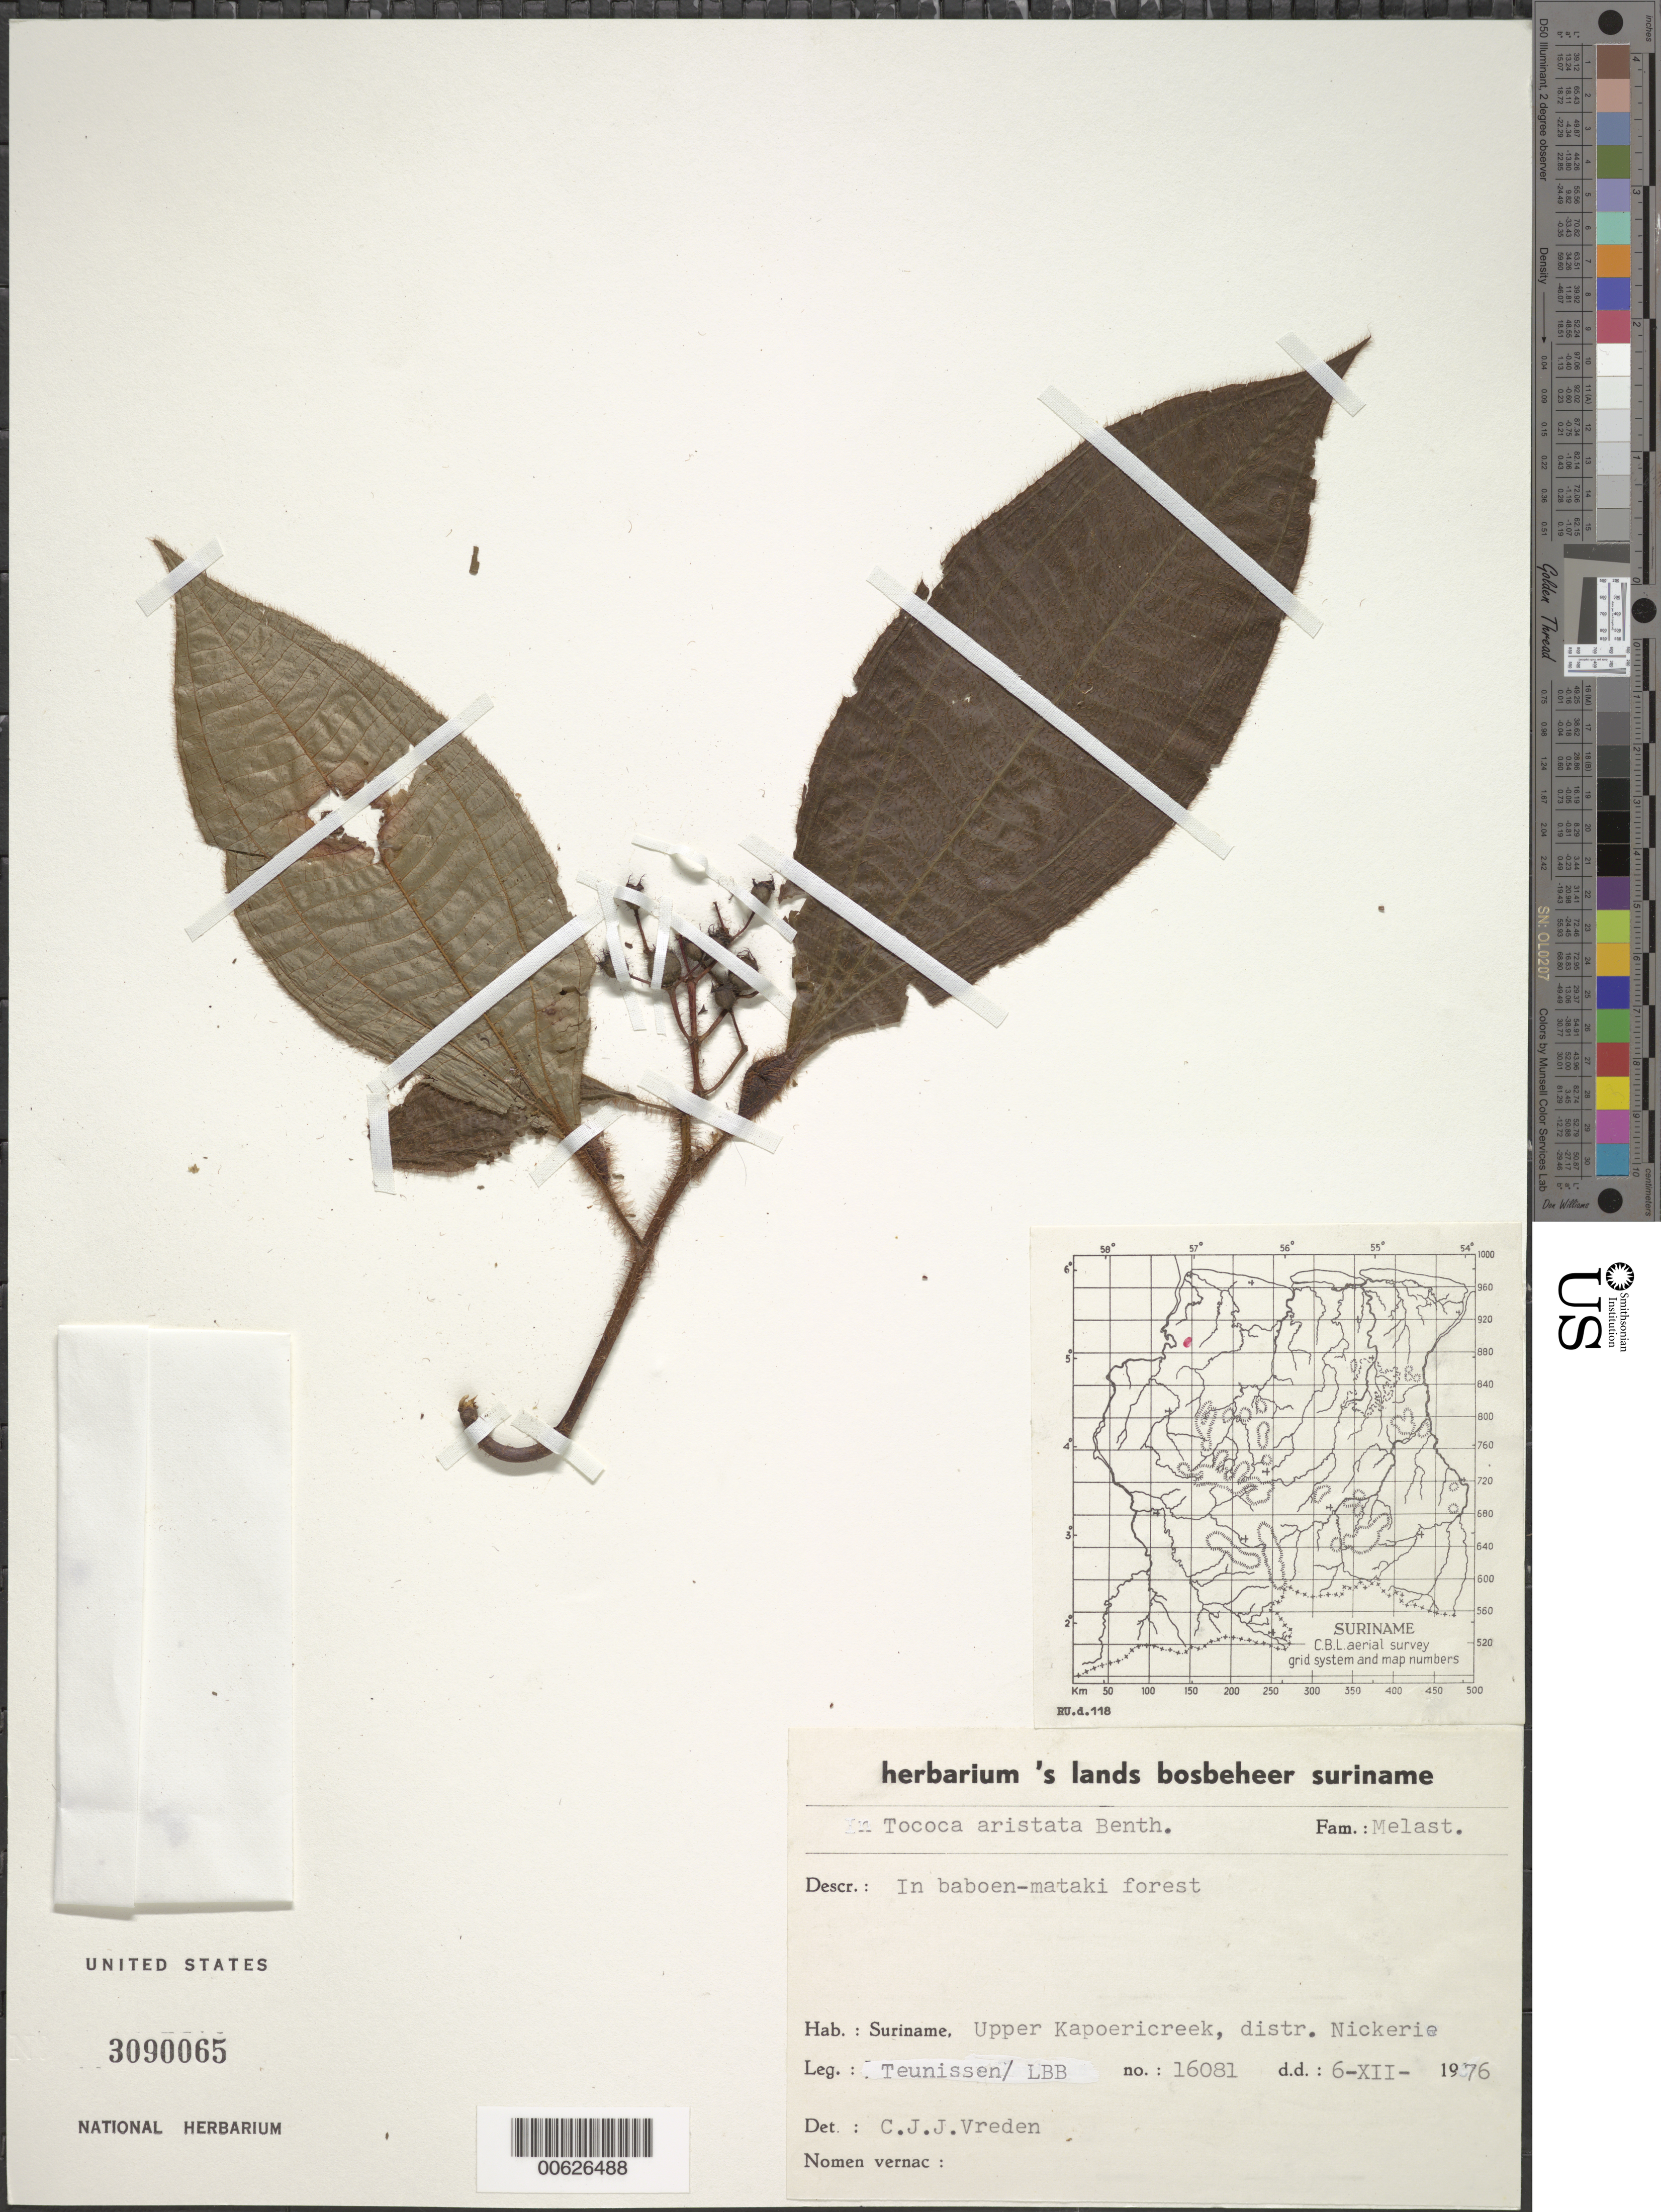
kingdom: Plantae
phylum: Tracheophyta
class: Magnoliopsida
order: Myrtales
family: Melastomataceae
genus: Tococa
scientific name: Tococa aristata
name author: Benth.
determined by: Vreden, C.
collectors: P. Teunissen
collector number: LBB 16081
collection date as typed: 6-Dec-76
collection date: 1976-12-06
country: Suriname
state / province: Nickerie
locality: Kapoericreek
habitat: Baboen-mataki forest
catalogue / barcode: US 3090065